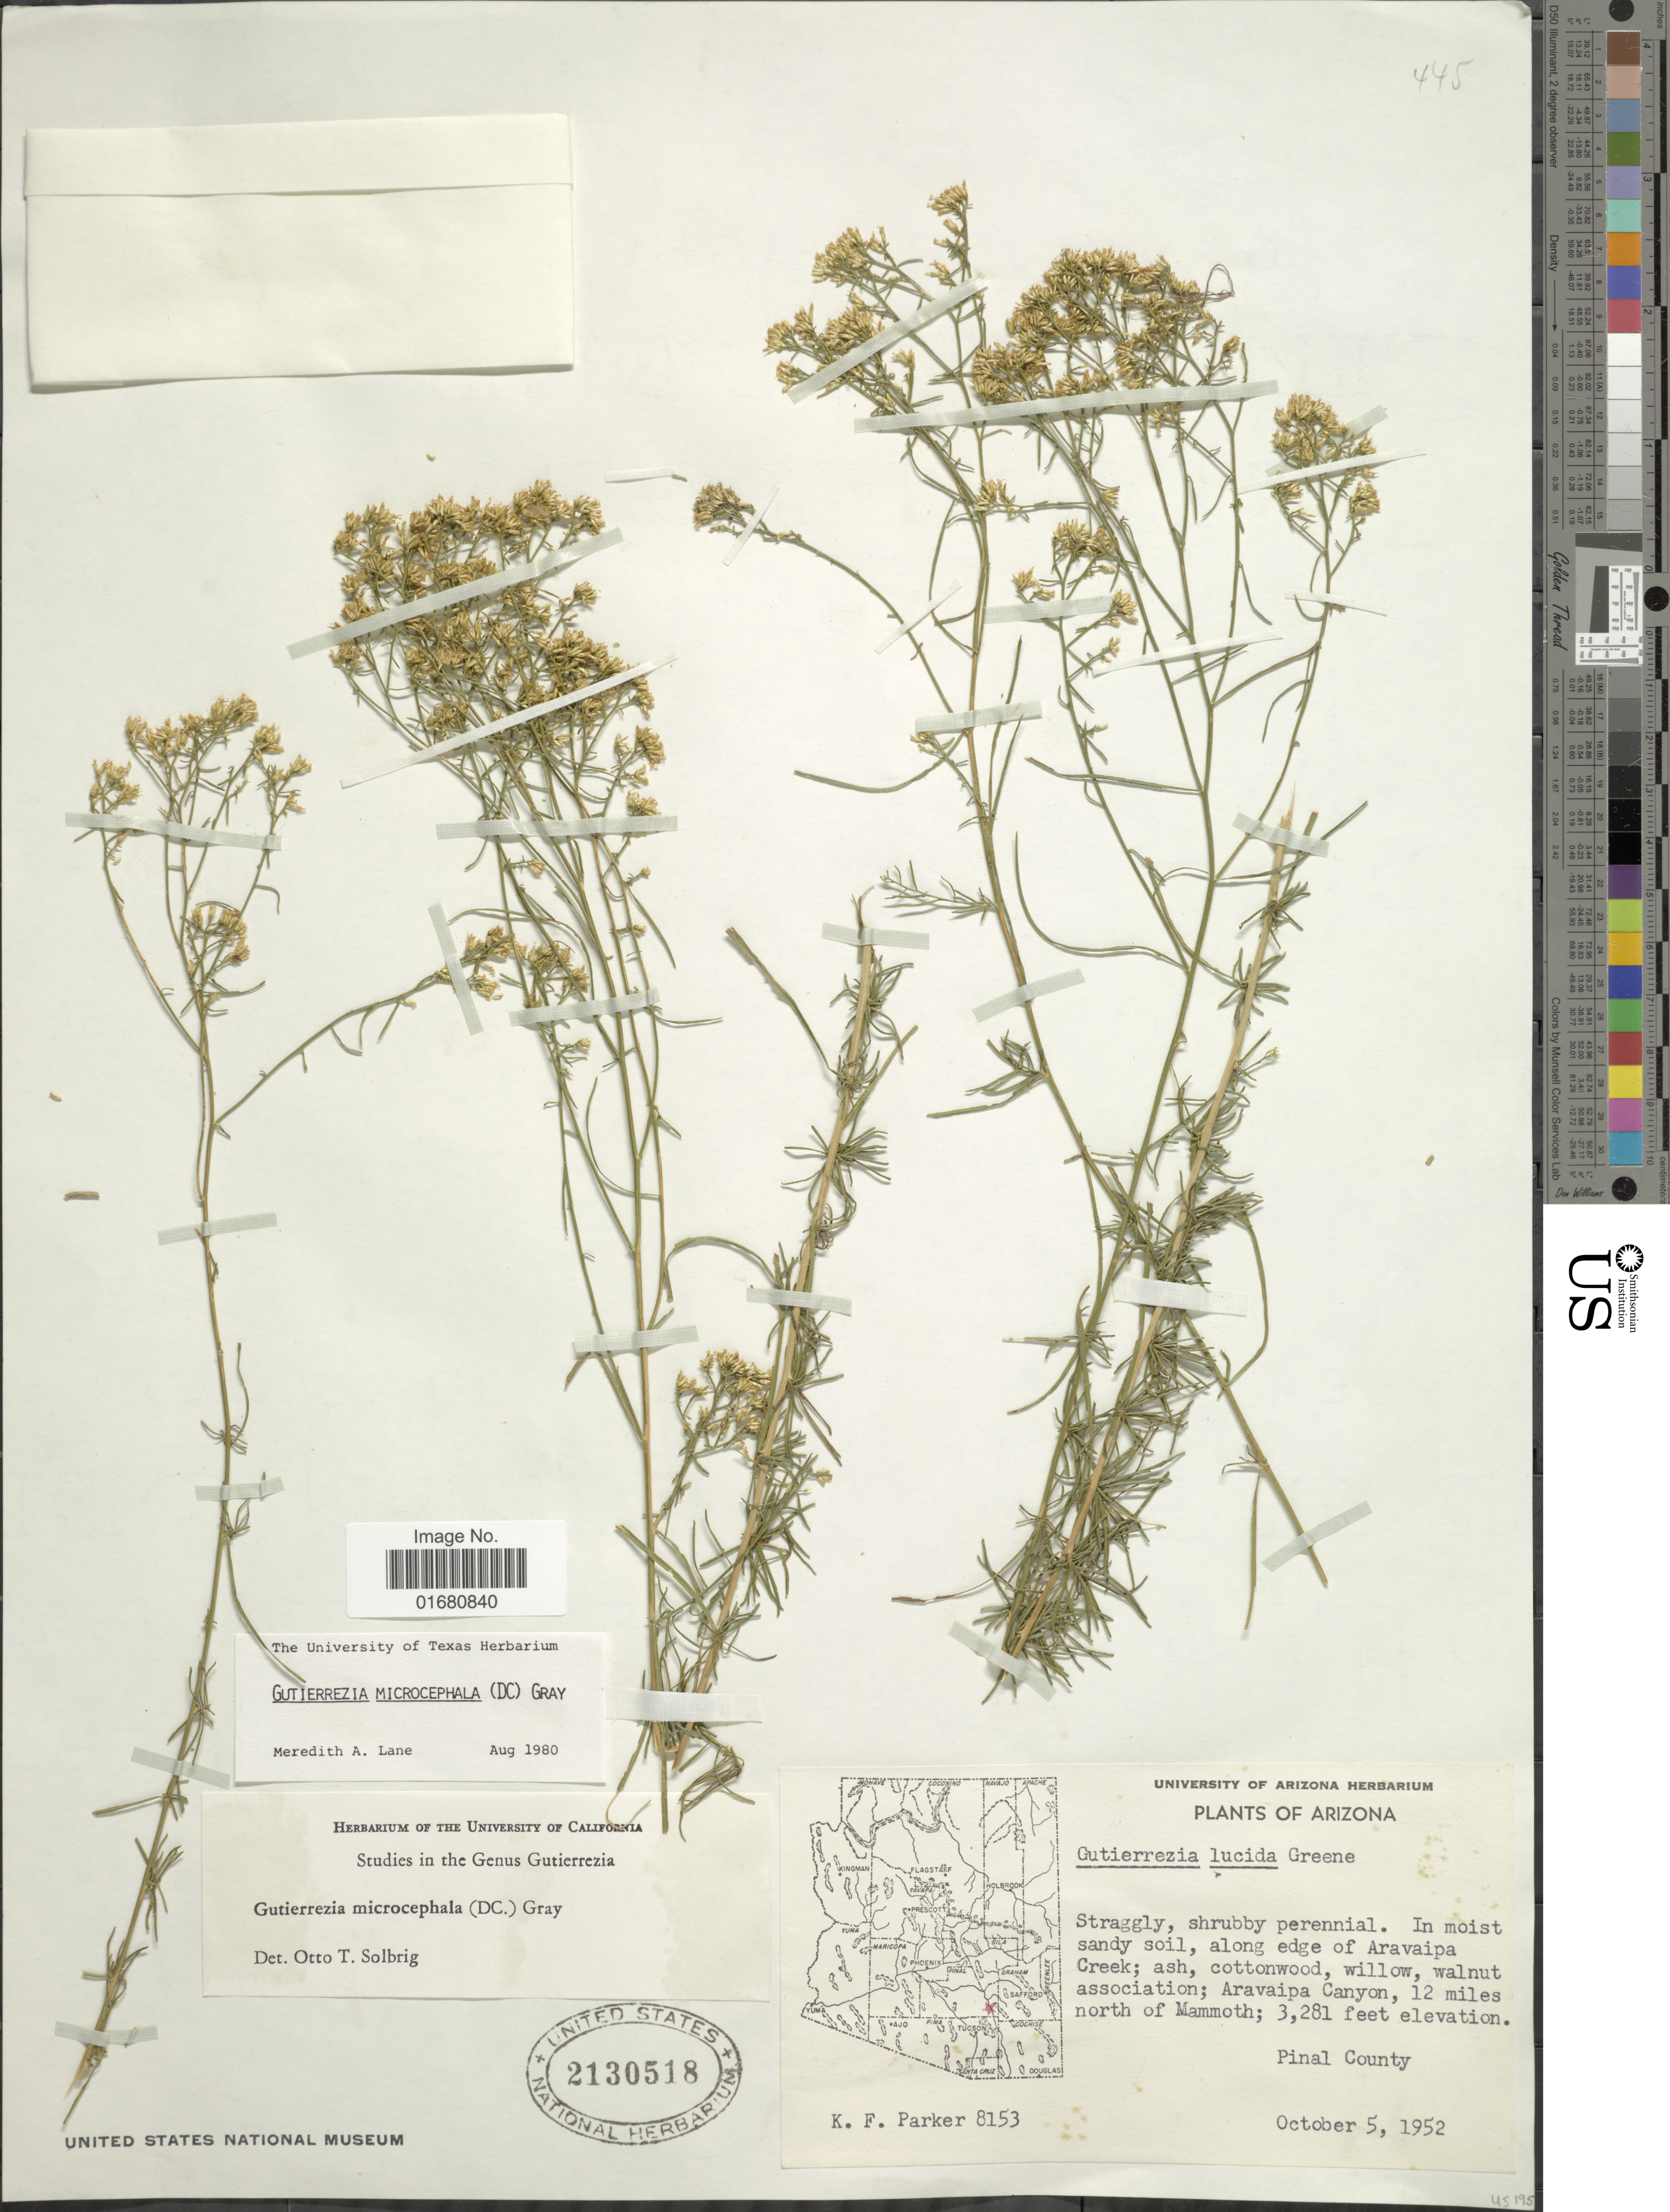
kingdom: Plantae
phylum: Tracheophyta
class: Magnoliopsida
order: Asterales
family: Asteraceae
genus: Gutierrezia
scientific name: Gutierrezia microcephala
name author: (DC.) A. Gray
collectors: K. F. Parker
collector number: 8153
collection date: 1952-10-05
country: United States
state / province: Arizona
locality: Straggly, shrubby perennial, In moist sandy soil, along edge of Aravaipa Creek; ash cottonwood, willow, walnut association: Aravaipa Canyon, 12 miles north of Mammoth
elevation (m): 1000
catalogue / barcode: US 2130518